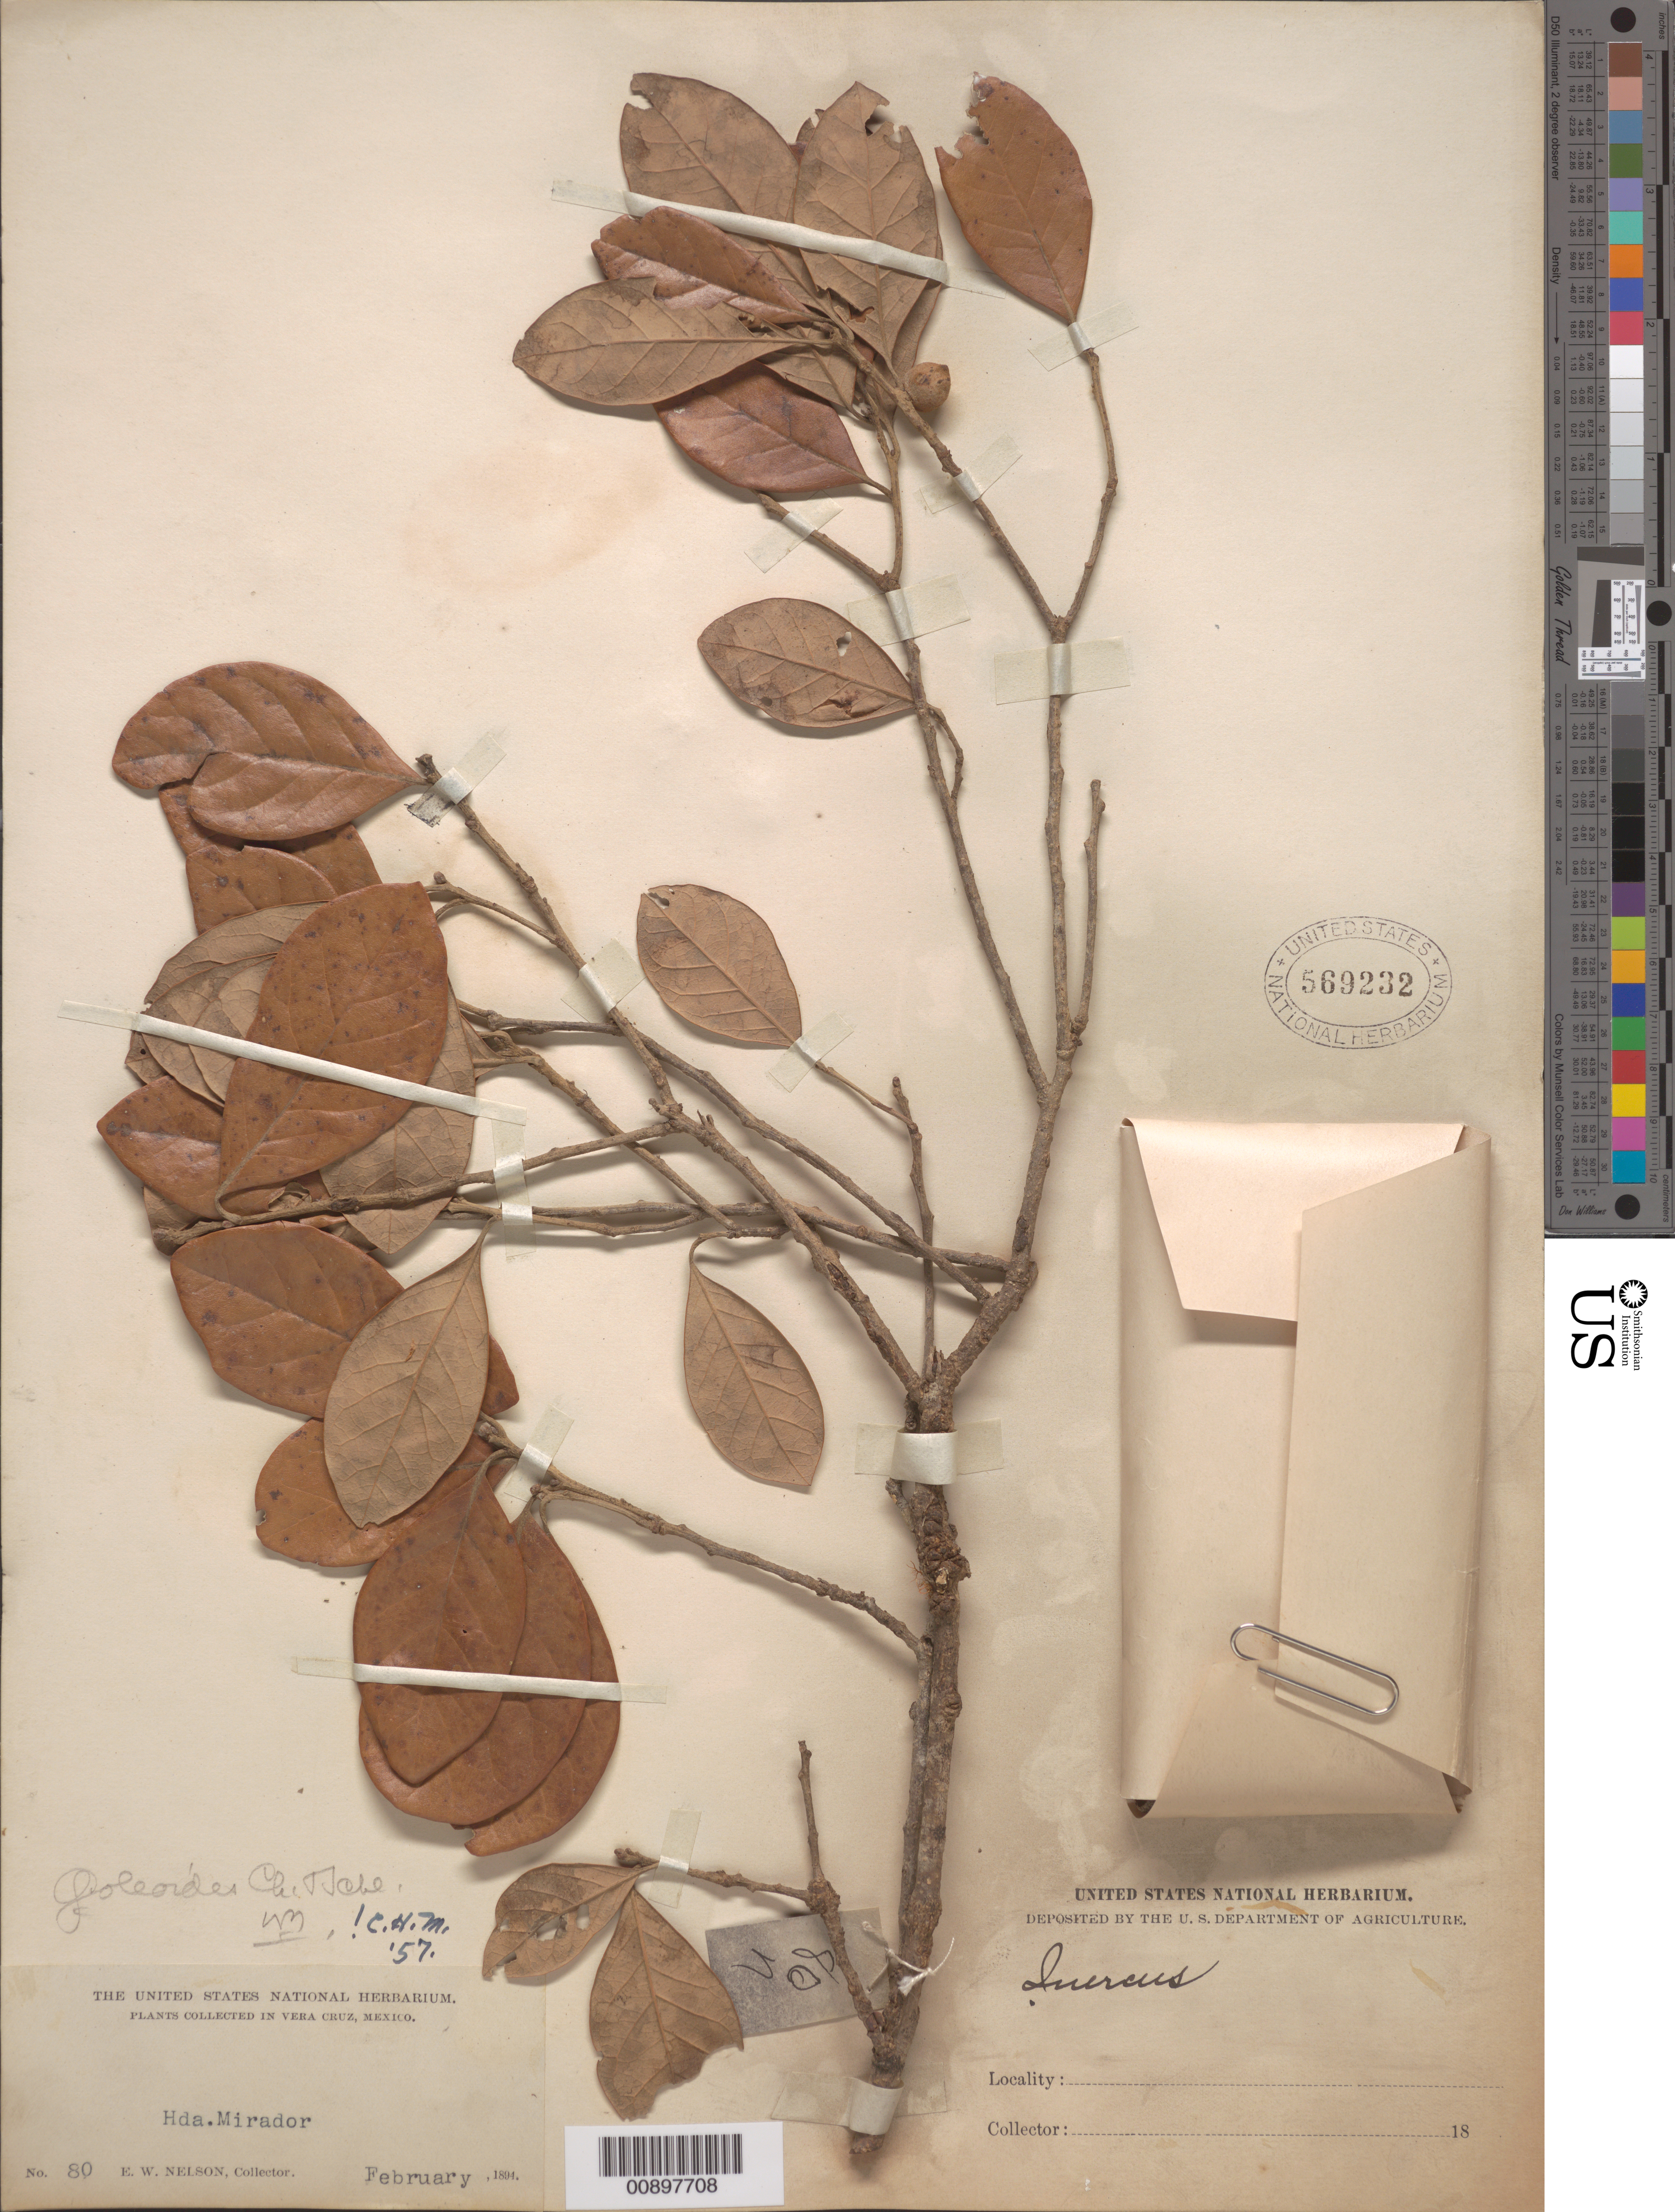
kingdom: Plantae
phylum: Tracheophyta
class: Magnoliopsida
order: Fagales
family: Fagaceae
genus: Quercus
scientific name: Quercus oleoides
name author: Schltdl. & Cham.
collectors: E. W. Nelson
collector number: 80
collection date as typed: Feb 1894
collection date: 1894-02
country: Mexico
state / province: Veracruz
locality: Hda. Mirador. Veracruz.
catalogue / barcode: US 569232